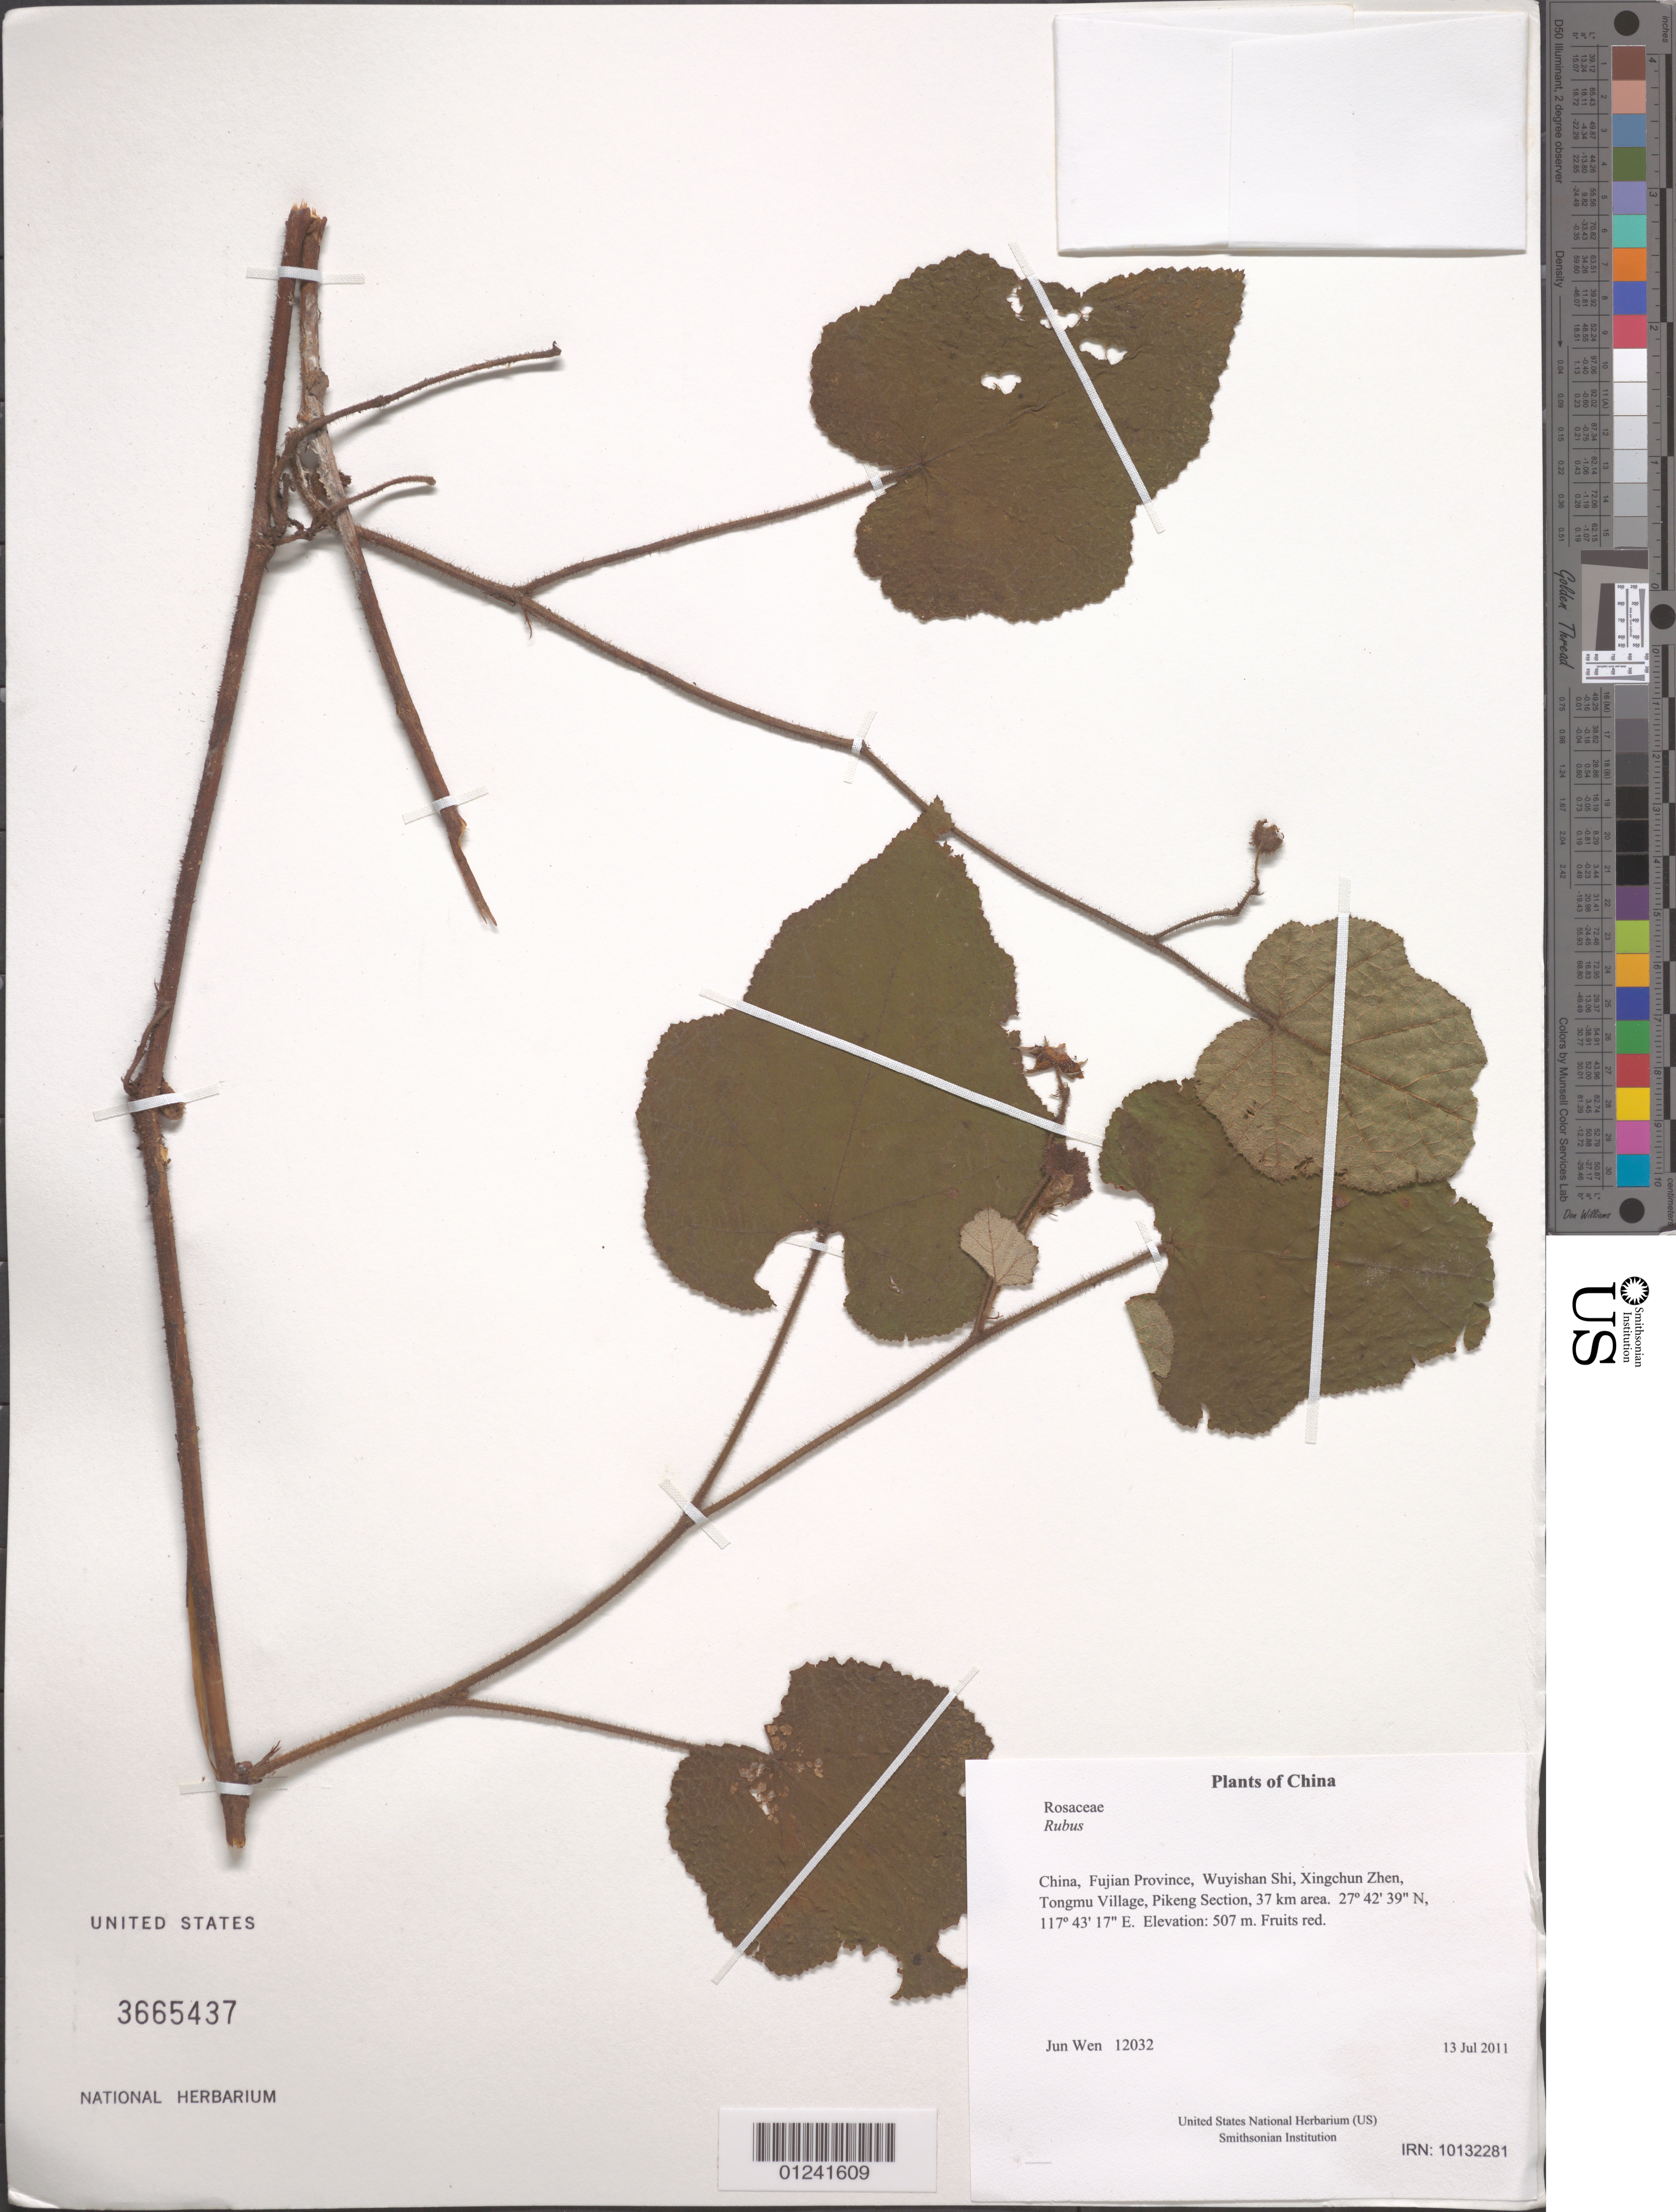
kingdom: Plantae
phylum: Tracheophyta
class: Magnoliopsida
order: Rosales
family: Rosaceae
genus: Rubus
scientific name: Rubus sp.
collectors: J. Wen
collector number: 12032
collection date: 2011-07-13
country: China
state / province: Fujian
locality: Wuyishan Shi, Xingchun Zhen, Tongmu Village, Pikeng Section, 37 km area.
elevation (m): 507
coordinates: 27 42 38.9 N, 117 43 16.6 E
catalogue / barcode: US 3665437